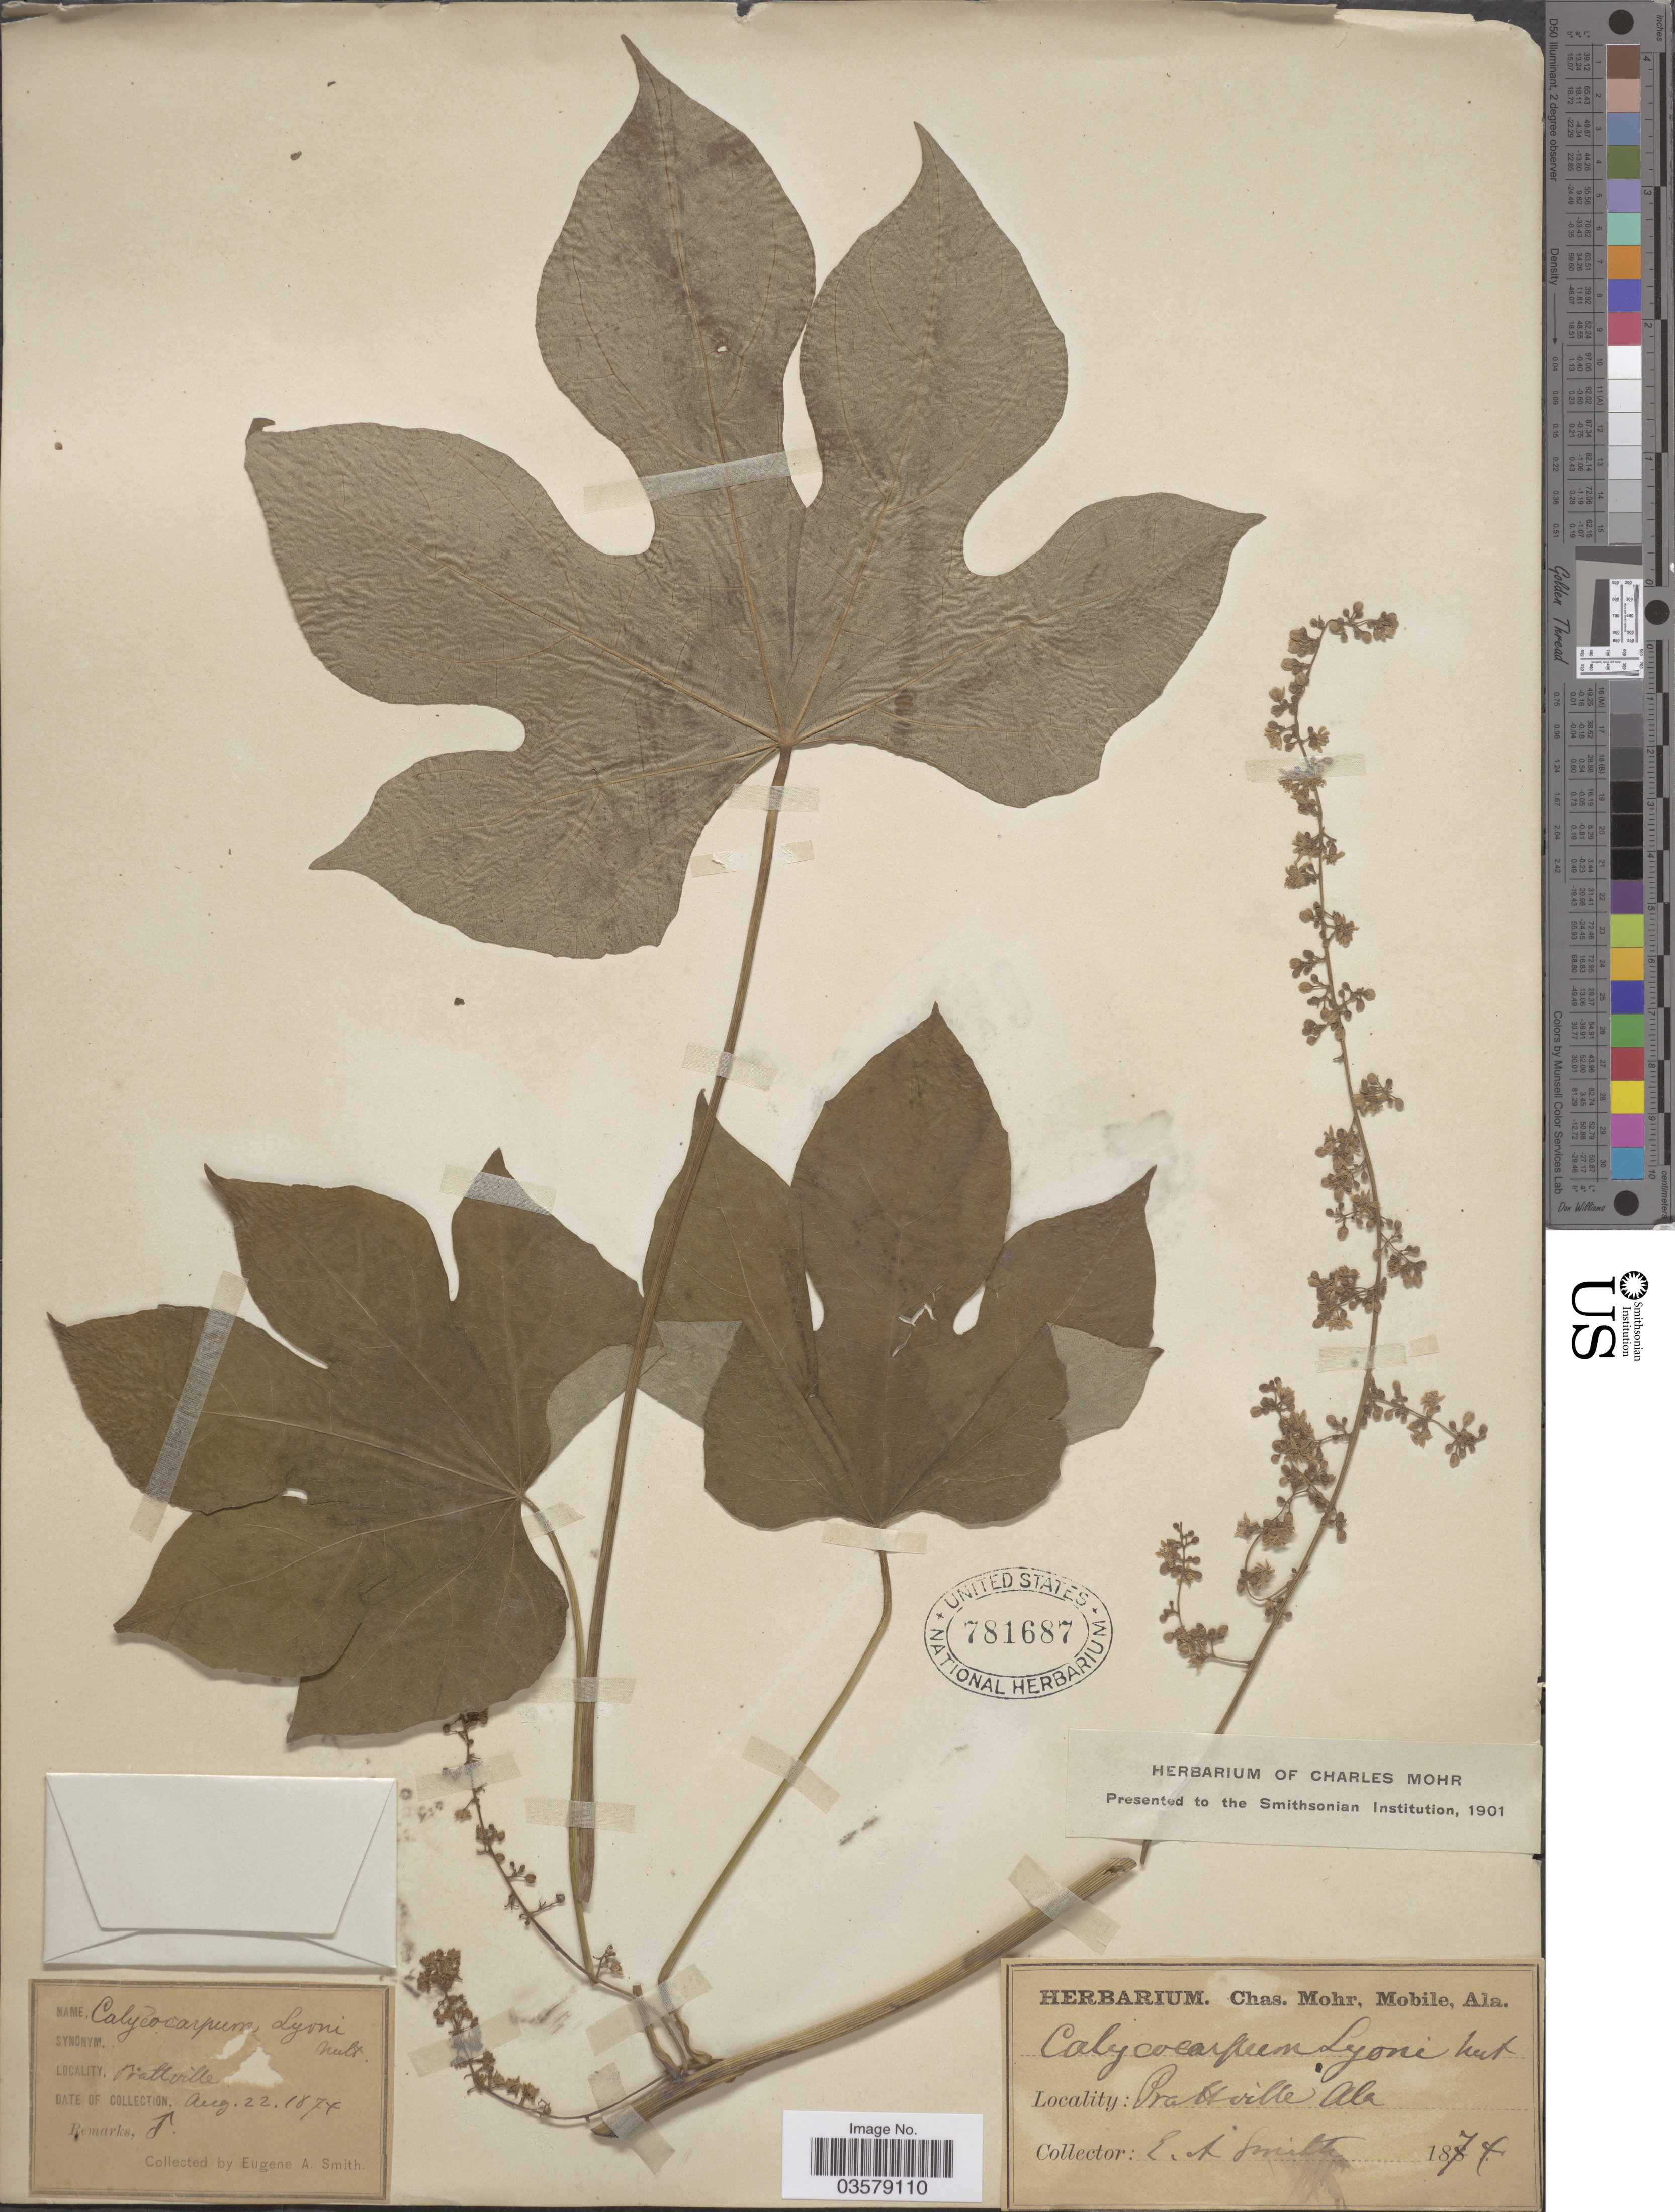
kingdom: Plantae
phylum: Tracheophyta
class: Magnoliopsida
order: Ranunculales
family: Menispermaceae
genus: Calycocarpum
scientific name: Calycocarpum lyonii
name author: (Pursh) A. Gray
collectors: E. A. Smith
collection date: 1874-08-22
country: United States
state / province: Alabama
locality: Pratville.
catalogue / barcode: US 781687